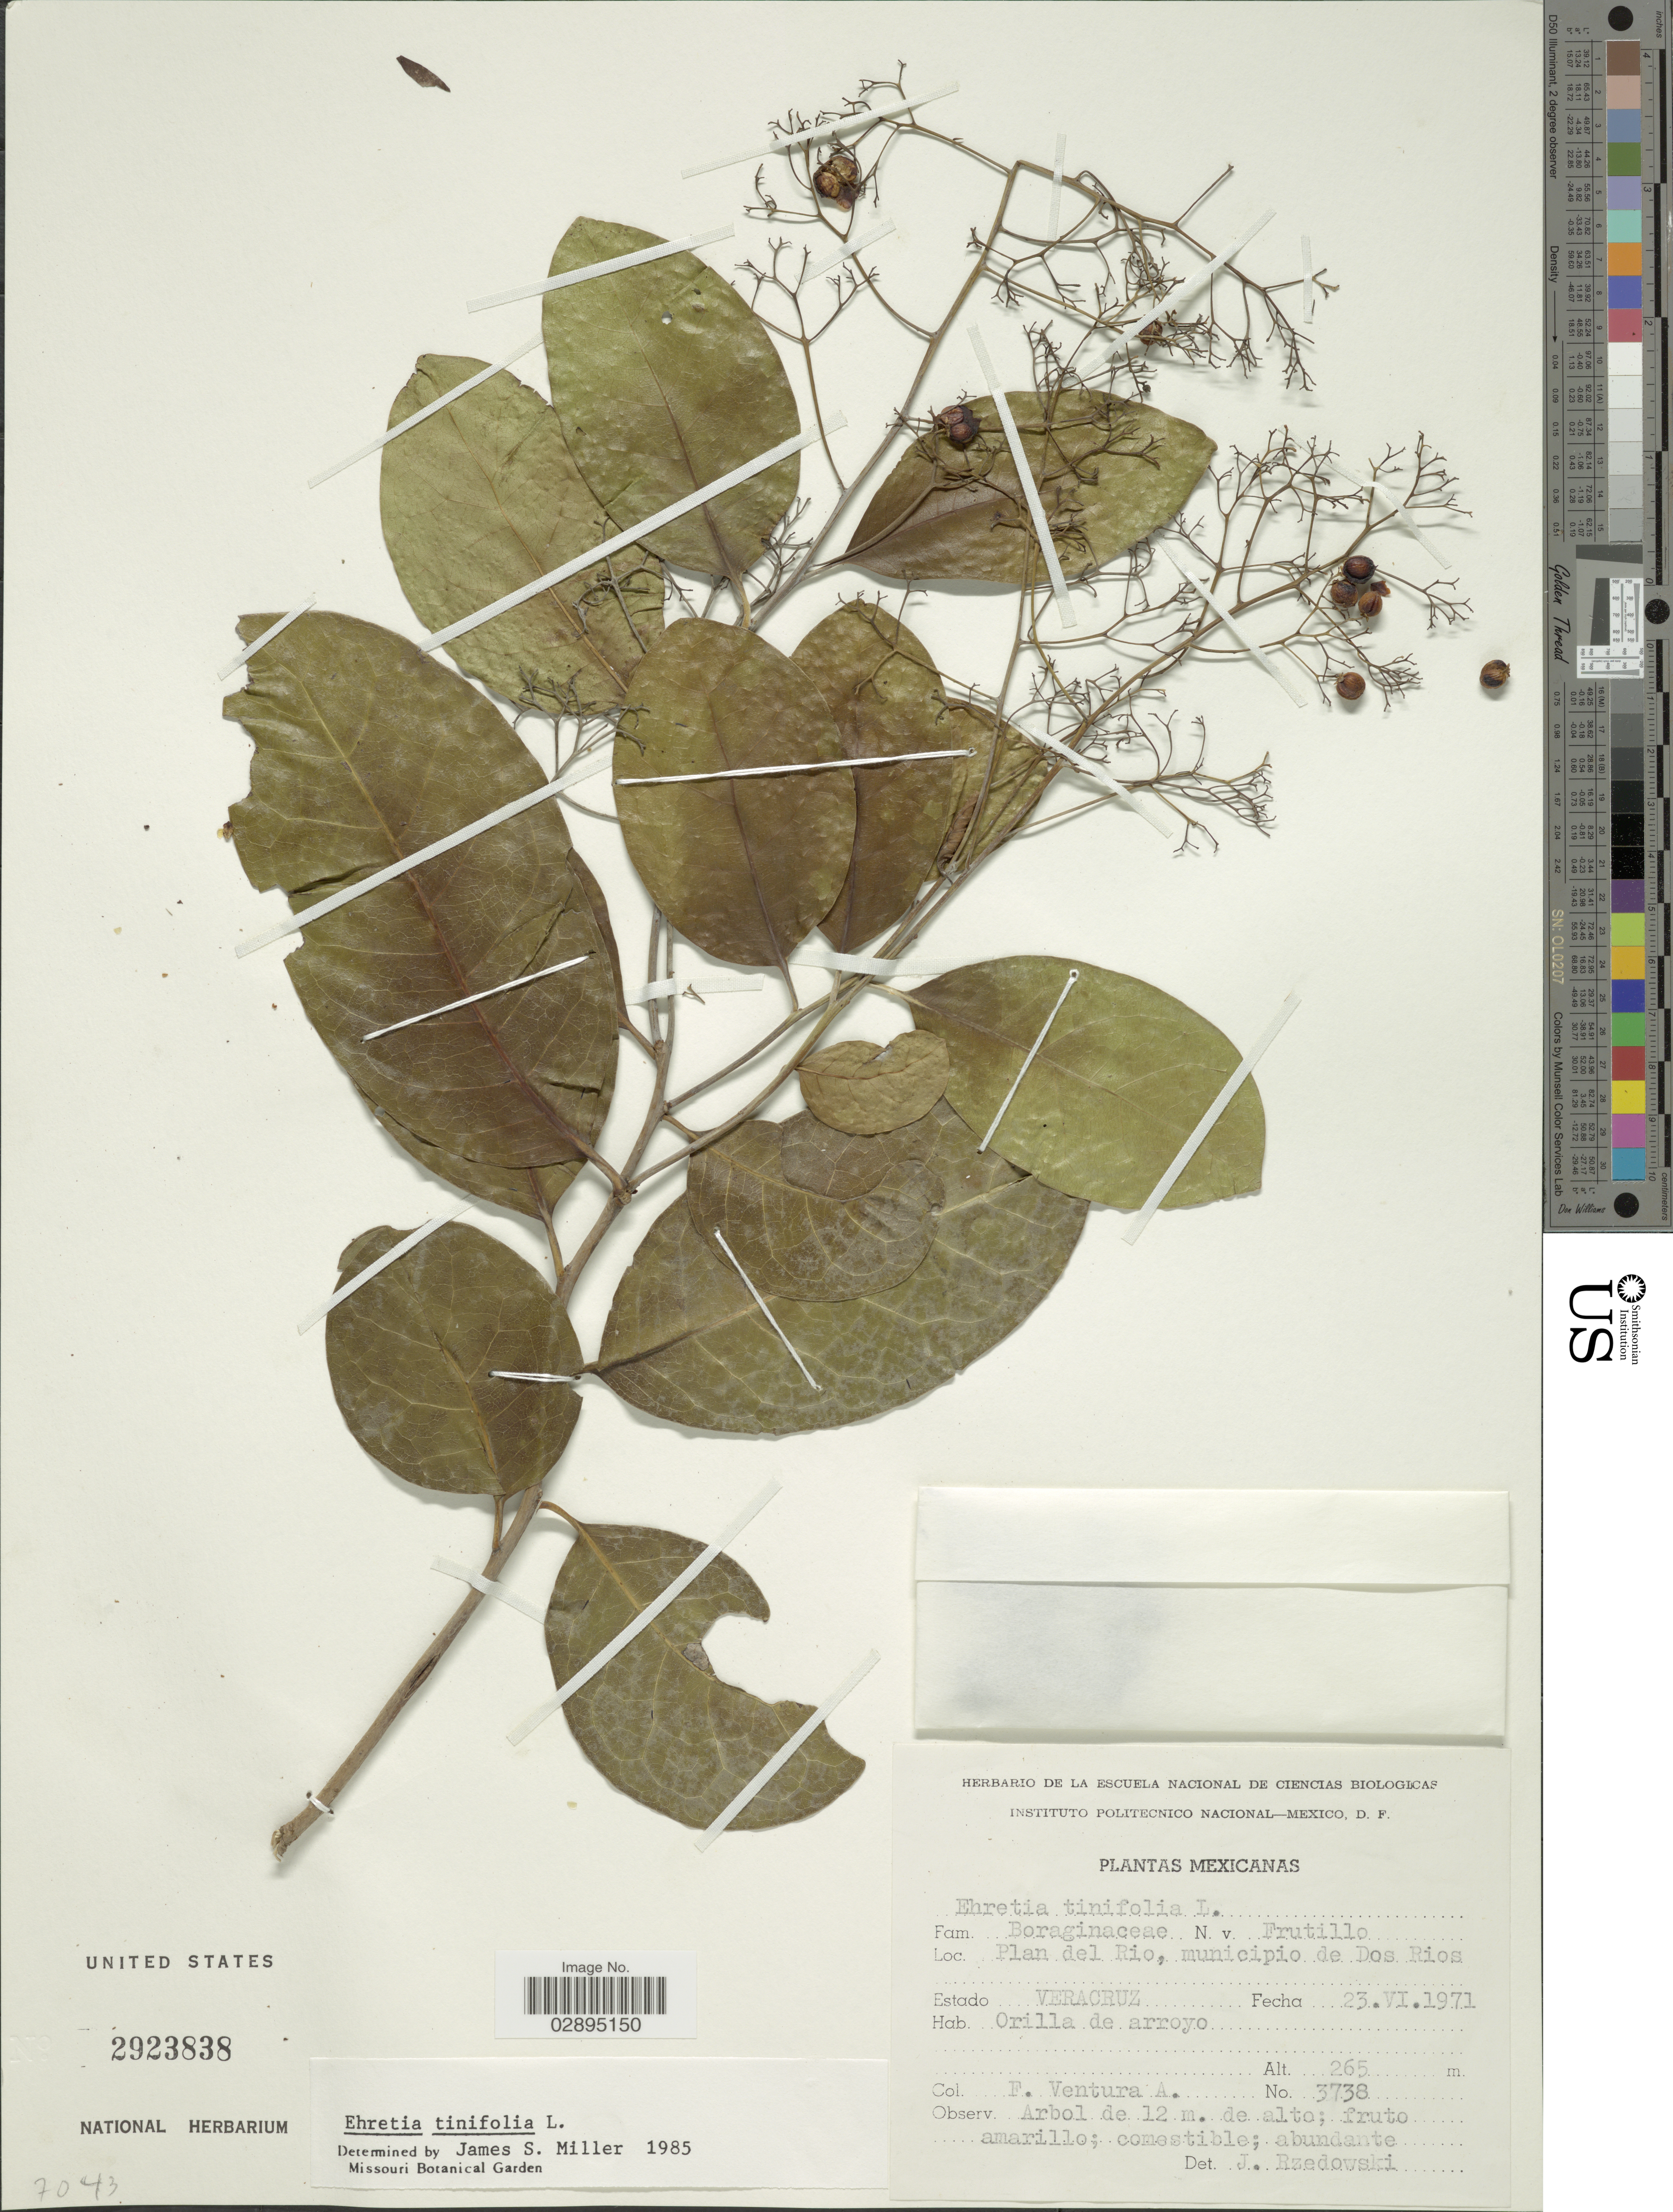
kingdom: Plantae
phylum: Tracheophyta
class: Magnoliopsida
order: Boraginales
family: Ehretiaceae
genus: Ehretia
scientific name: Ehretia tinifolia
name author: L.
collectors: F. Ventura A.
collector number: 3738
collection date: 1971-06-23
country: Mexico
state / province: Veracruz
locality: Plan del Rio, municipio de Dos Rios, Estado Veracruz.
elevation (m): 265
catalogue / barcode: US 2923838